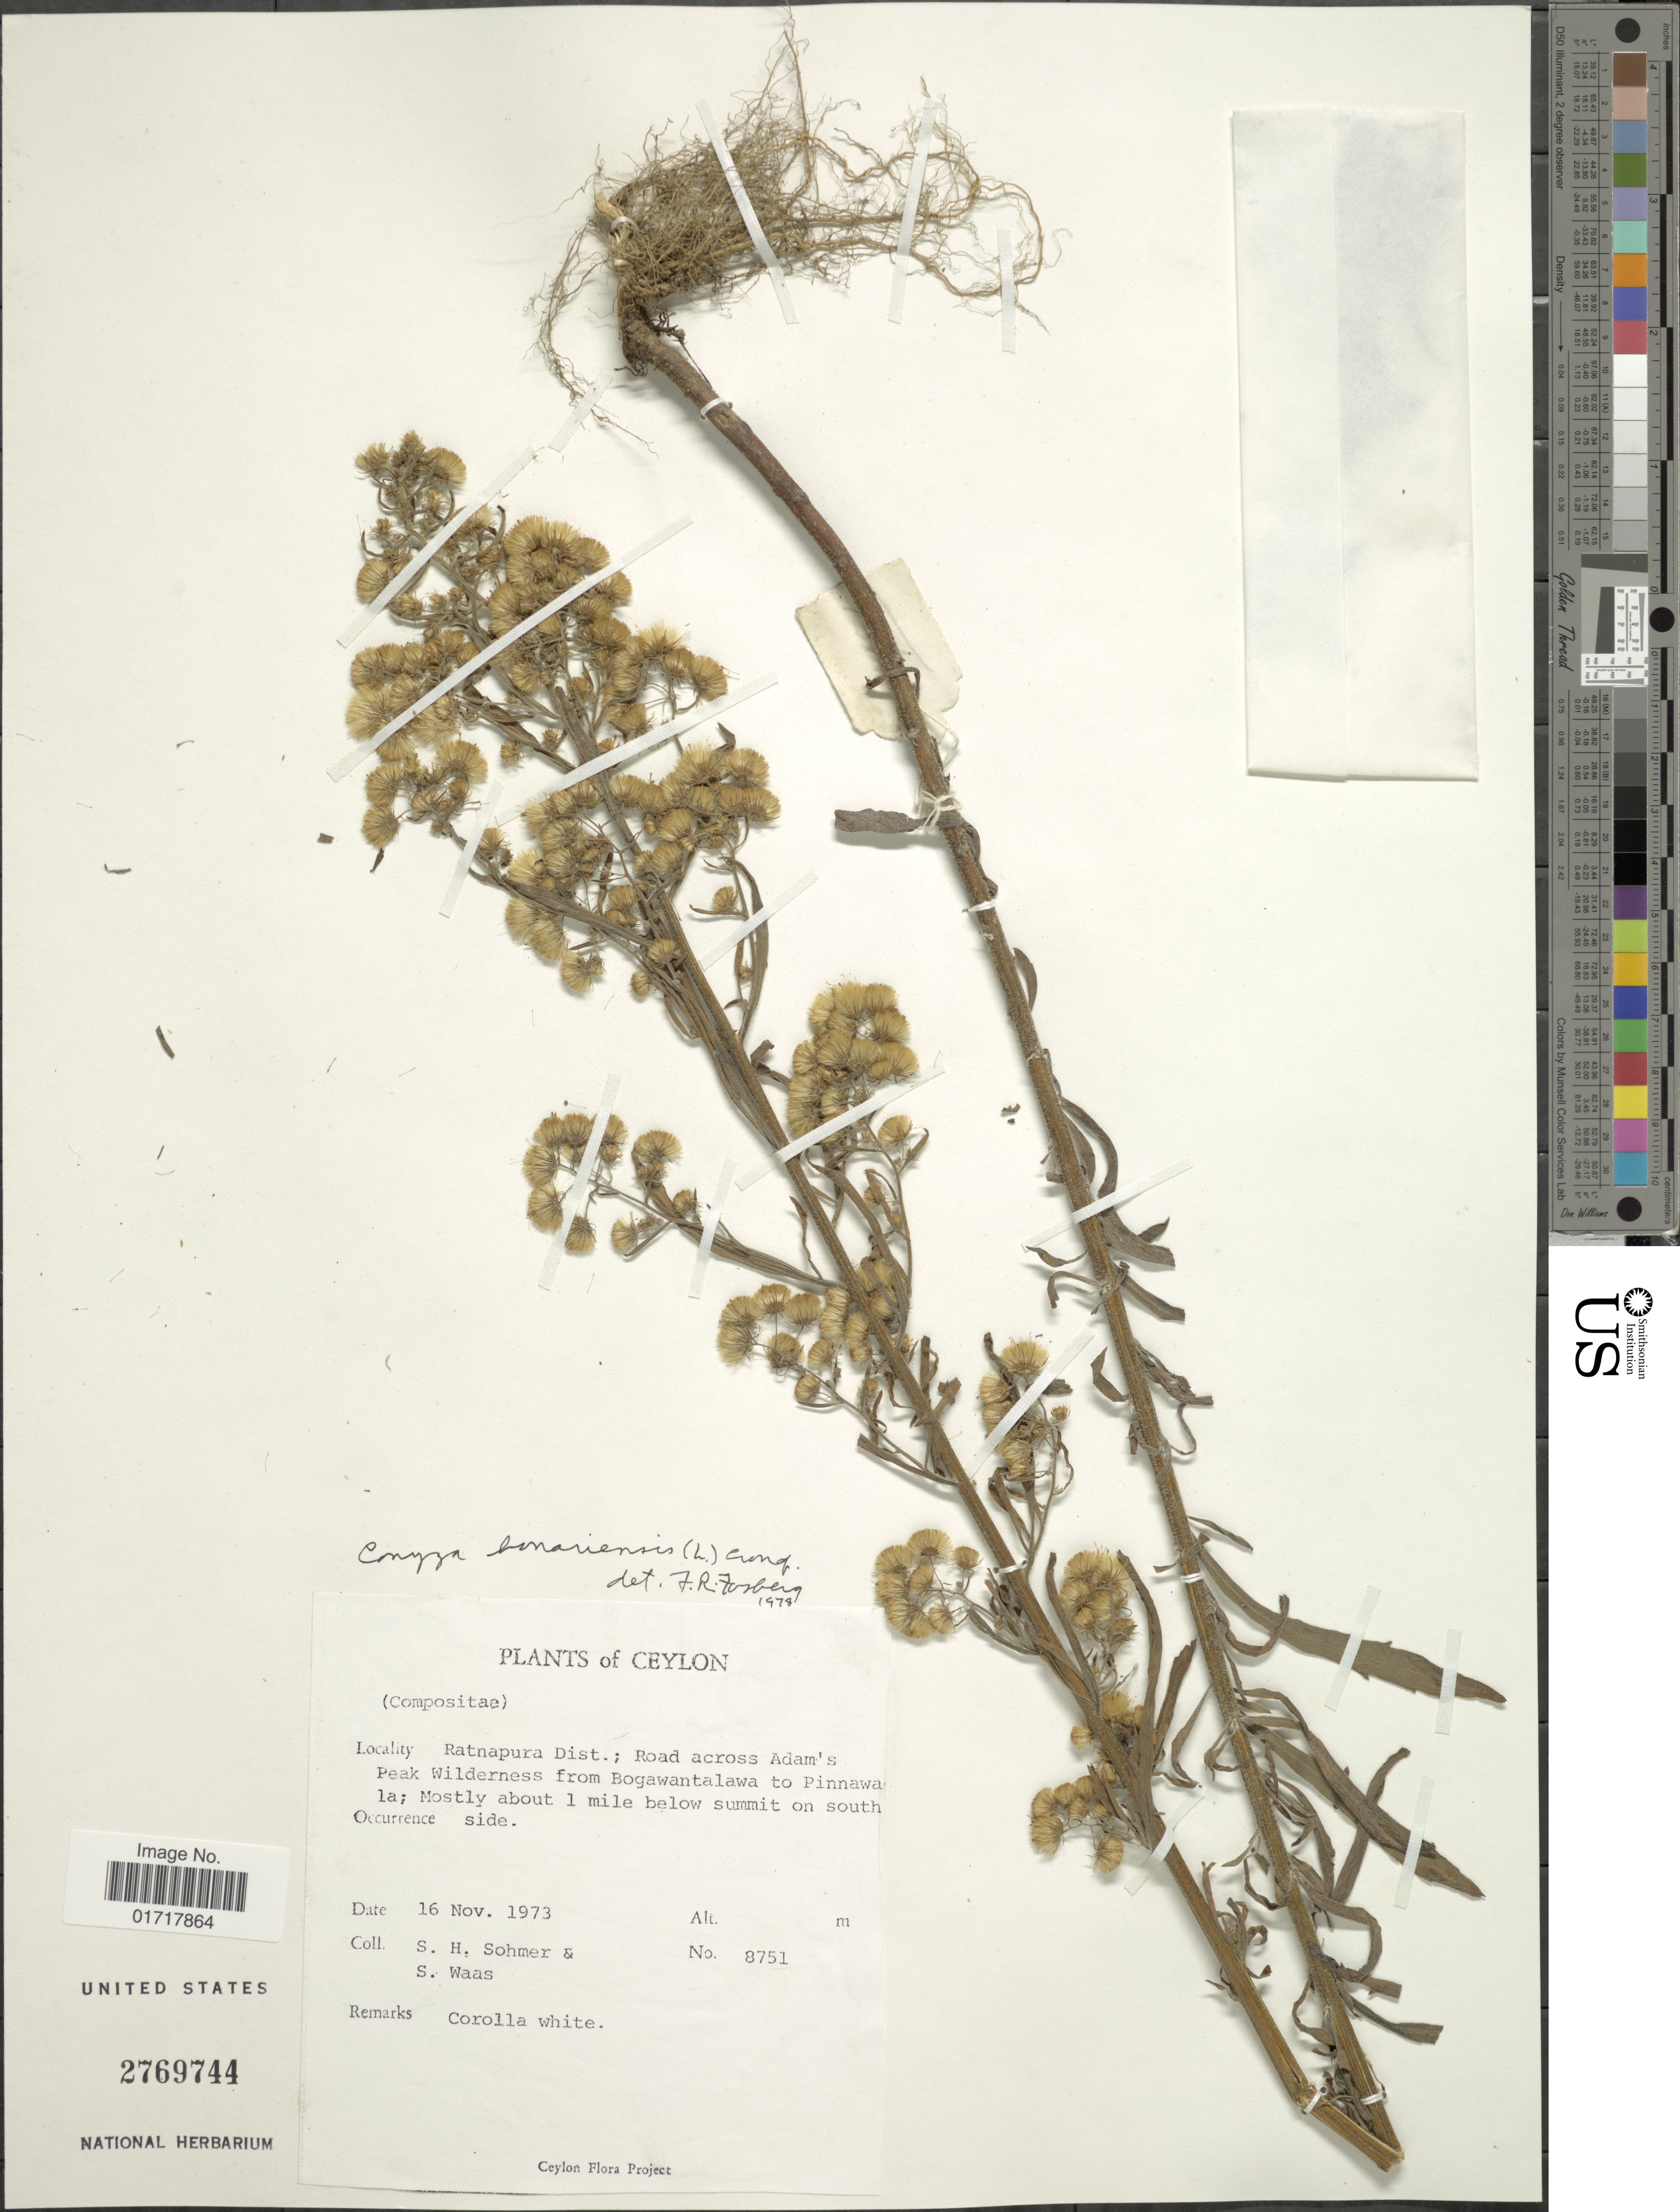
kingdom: Plantae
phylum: Tracheophyta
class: Magnoliopsida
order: Asterales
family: Asteraceae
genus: Conyza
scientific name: Conyza bonariensis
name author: (L.) Cronq.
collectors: S. H. Sohmer & S. Waas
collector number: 8751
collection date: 1973-11-16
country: Sri Lanka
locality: Ratnapura Dist.; Road across Adam's Peak Wilderness from Bogawantalawa to Pinnawala. Mostly 1 mile below summit on south side.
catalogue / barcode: US 2769744